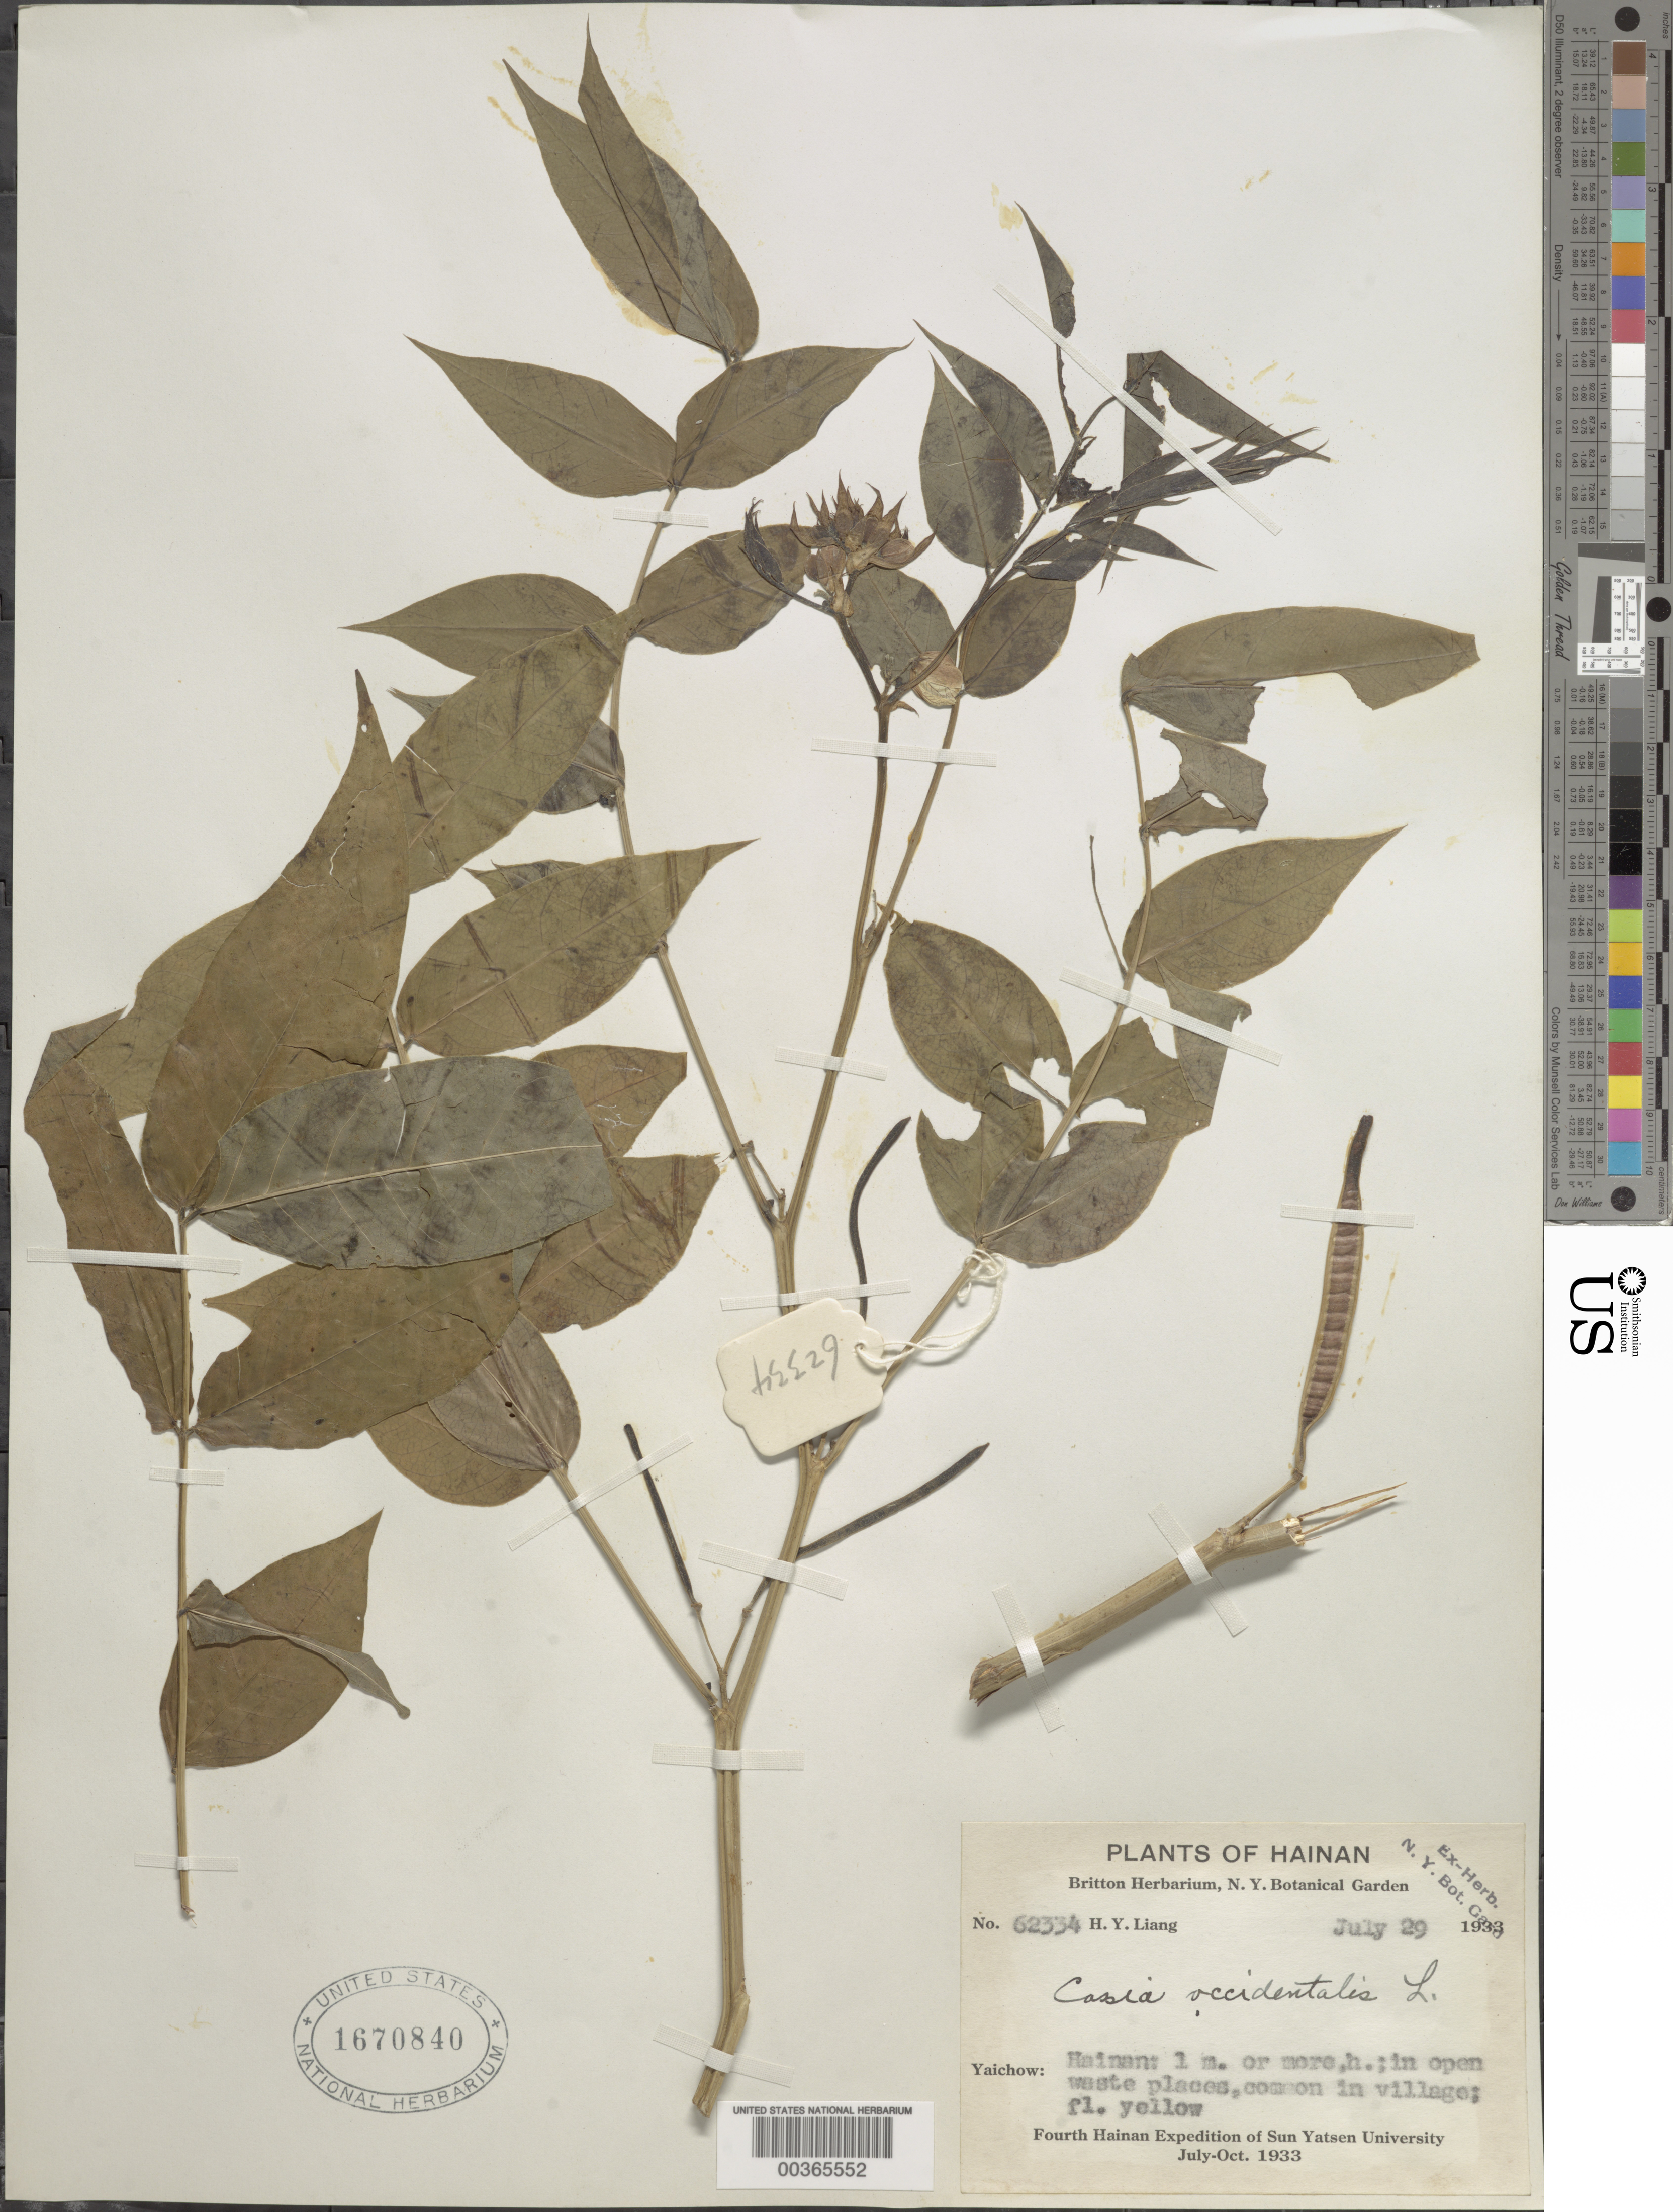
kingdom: Plantae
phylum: Tracheophyta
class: Magnoliopsida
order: Fabales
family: Fabaceae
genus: Senna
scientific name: Senna occidentalis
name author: (L.) Link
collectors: H. Y. Liang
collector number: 62334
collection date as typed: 29 Jul 1933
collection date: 1933-07-29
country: China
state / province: Hainan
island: Hainan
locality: Hainan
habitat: In waste places; in village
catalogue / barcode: US 1670840